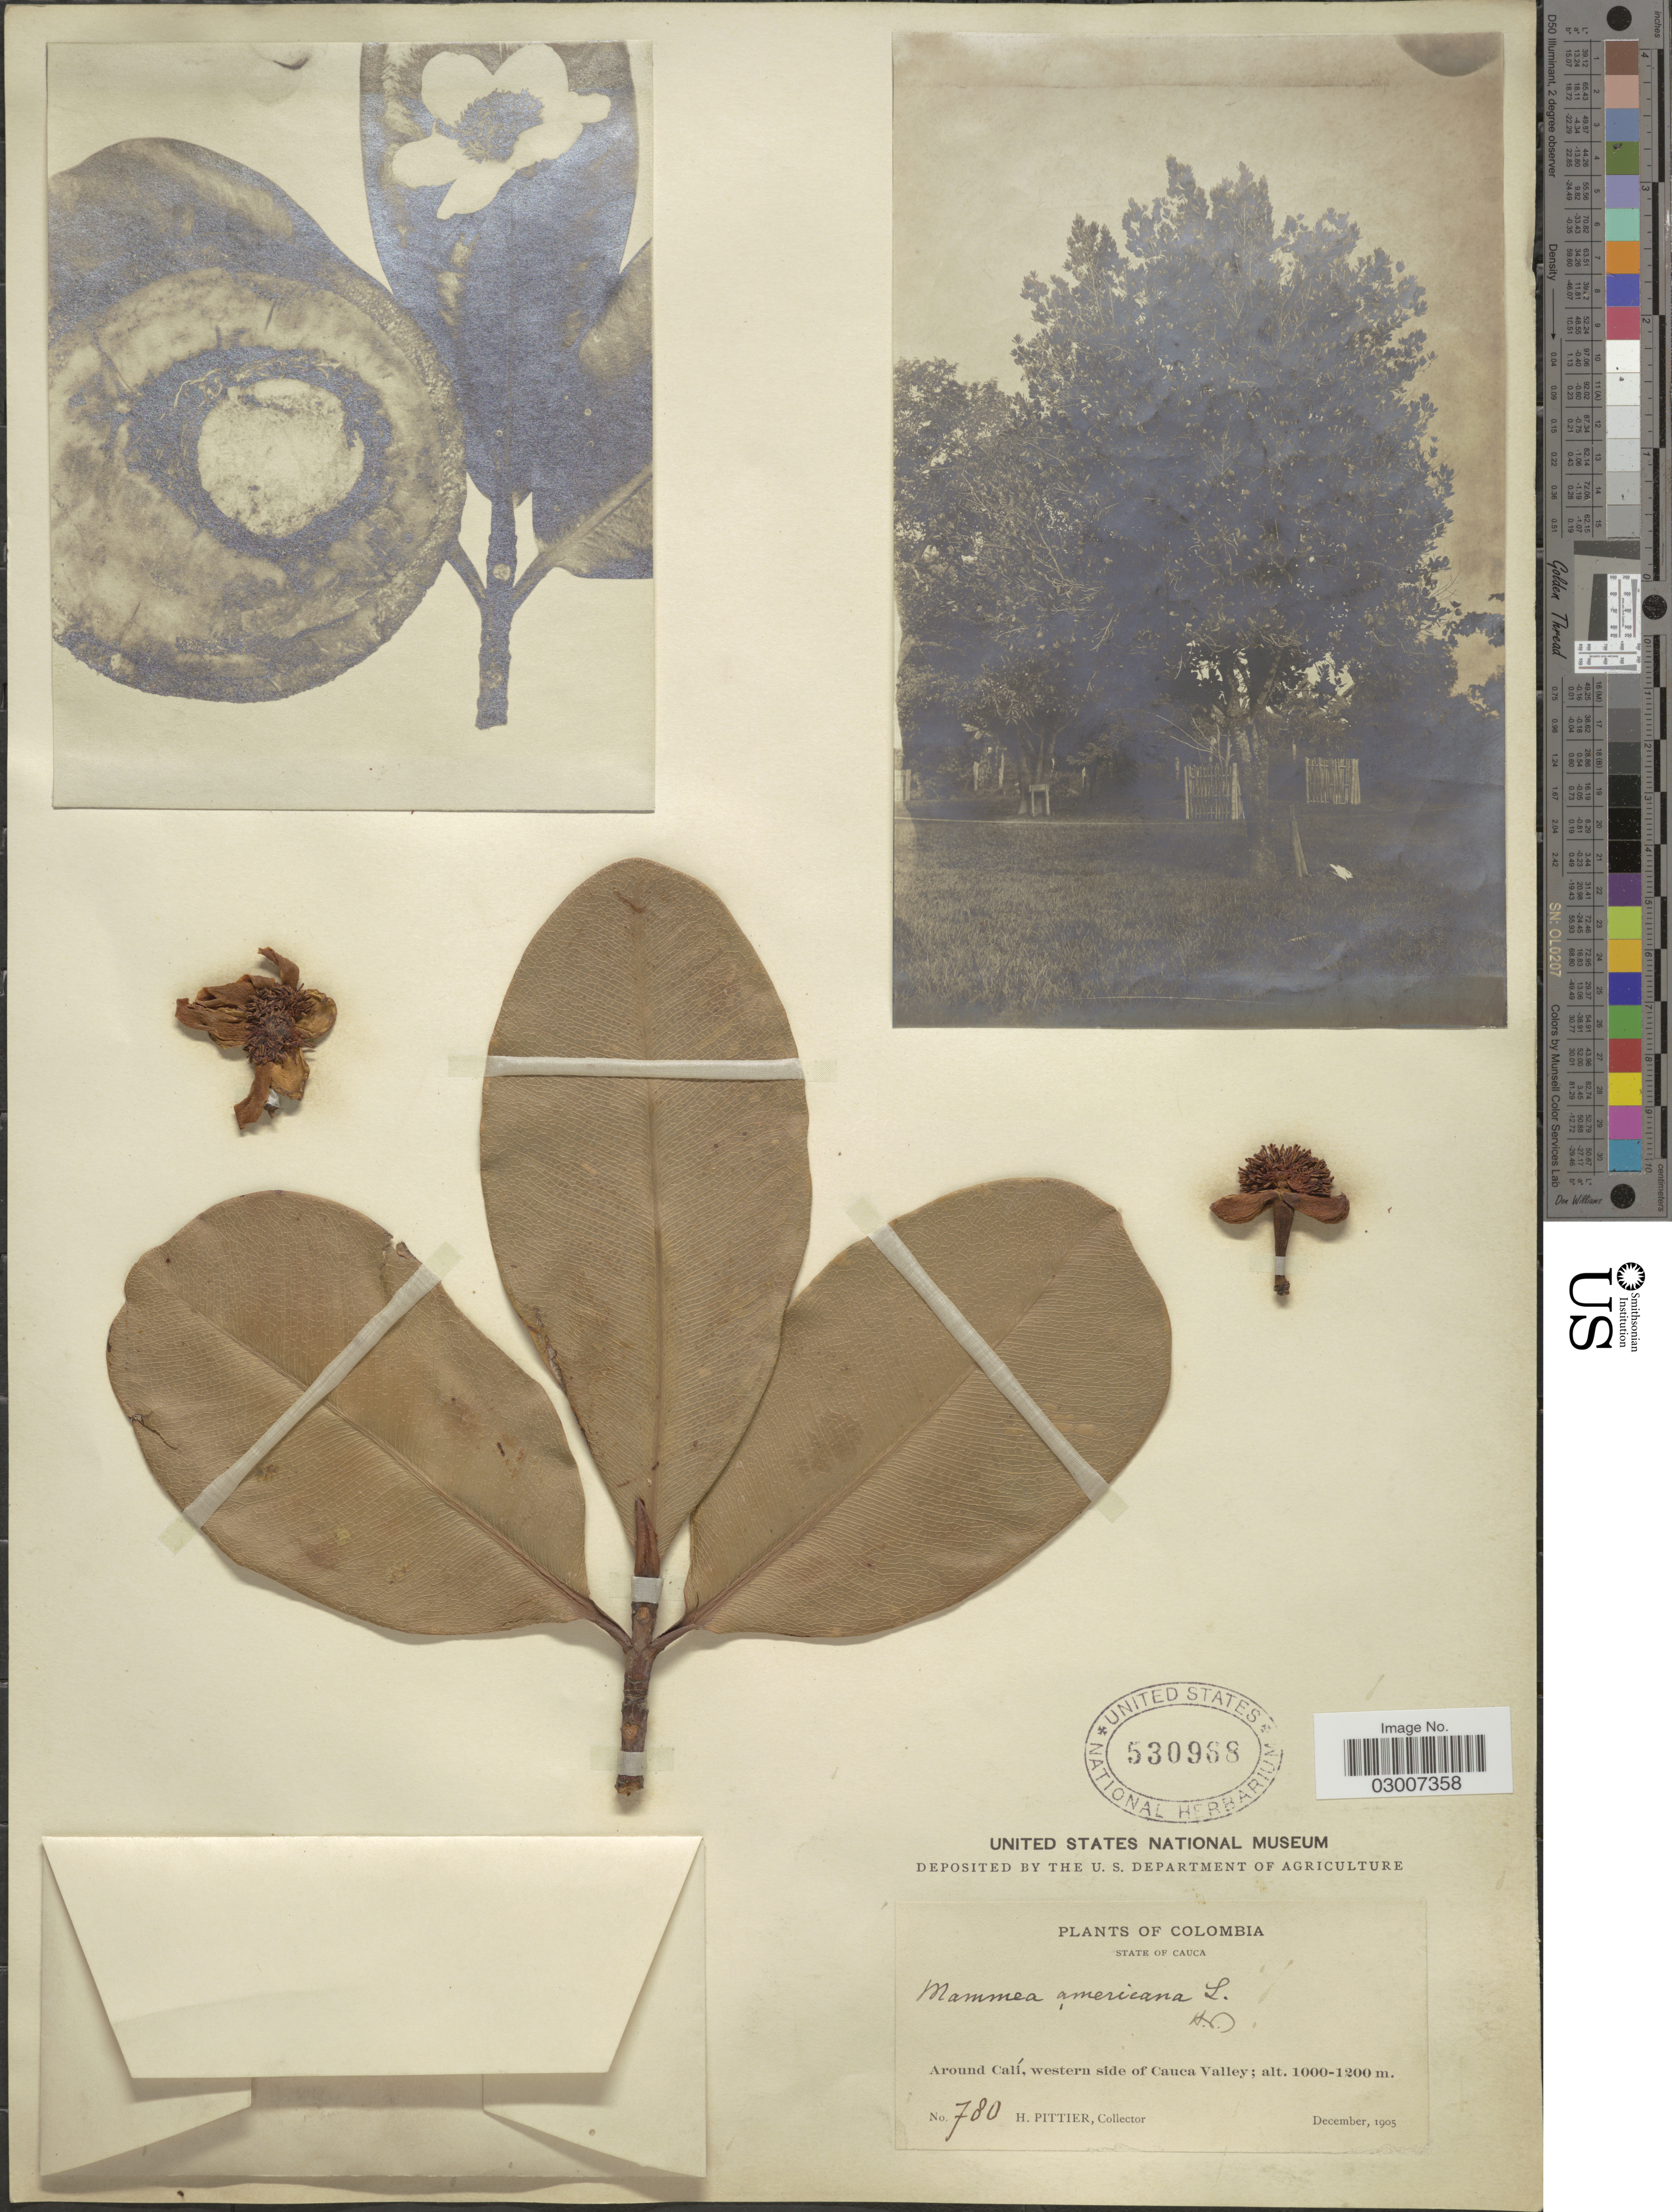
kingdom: Plantae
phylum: Tracheophyta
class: Magnoliopsida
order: Malpighiales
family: Calophyllaceae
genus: Mammea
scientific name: Mammea americana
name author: L.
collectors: H. F. Pittier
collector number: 780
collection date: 1905-12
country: Colombia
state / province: Cauca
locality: State of Cauca. Around Calí, western side of Cauca Valley.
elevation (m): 1000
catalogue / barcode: US 530968